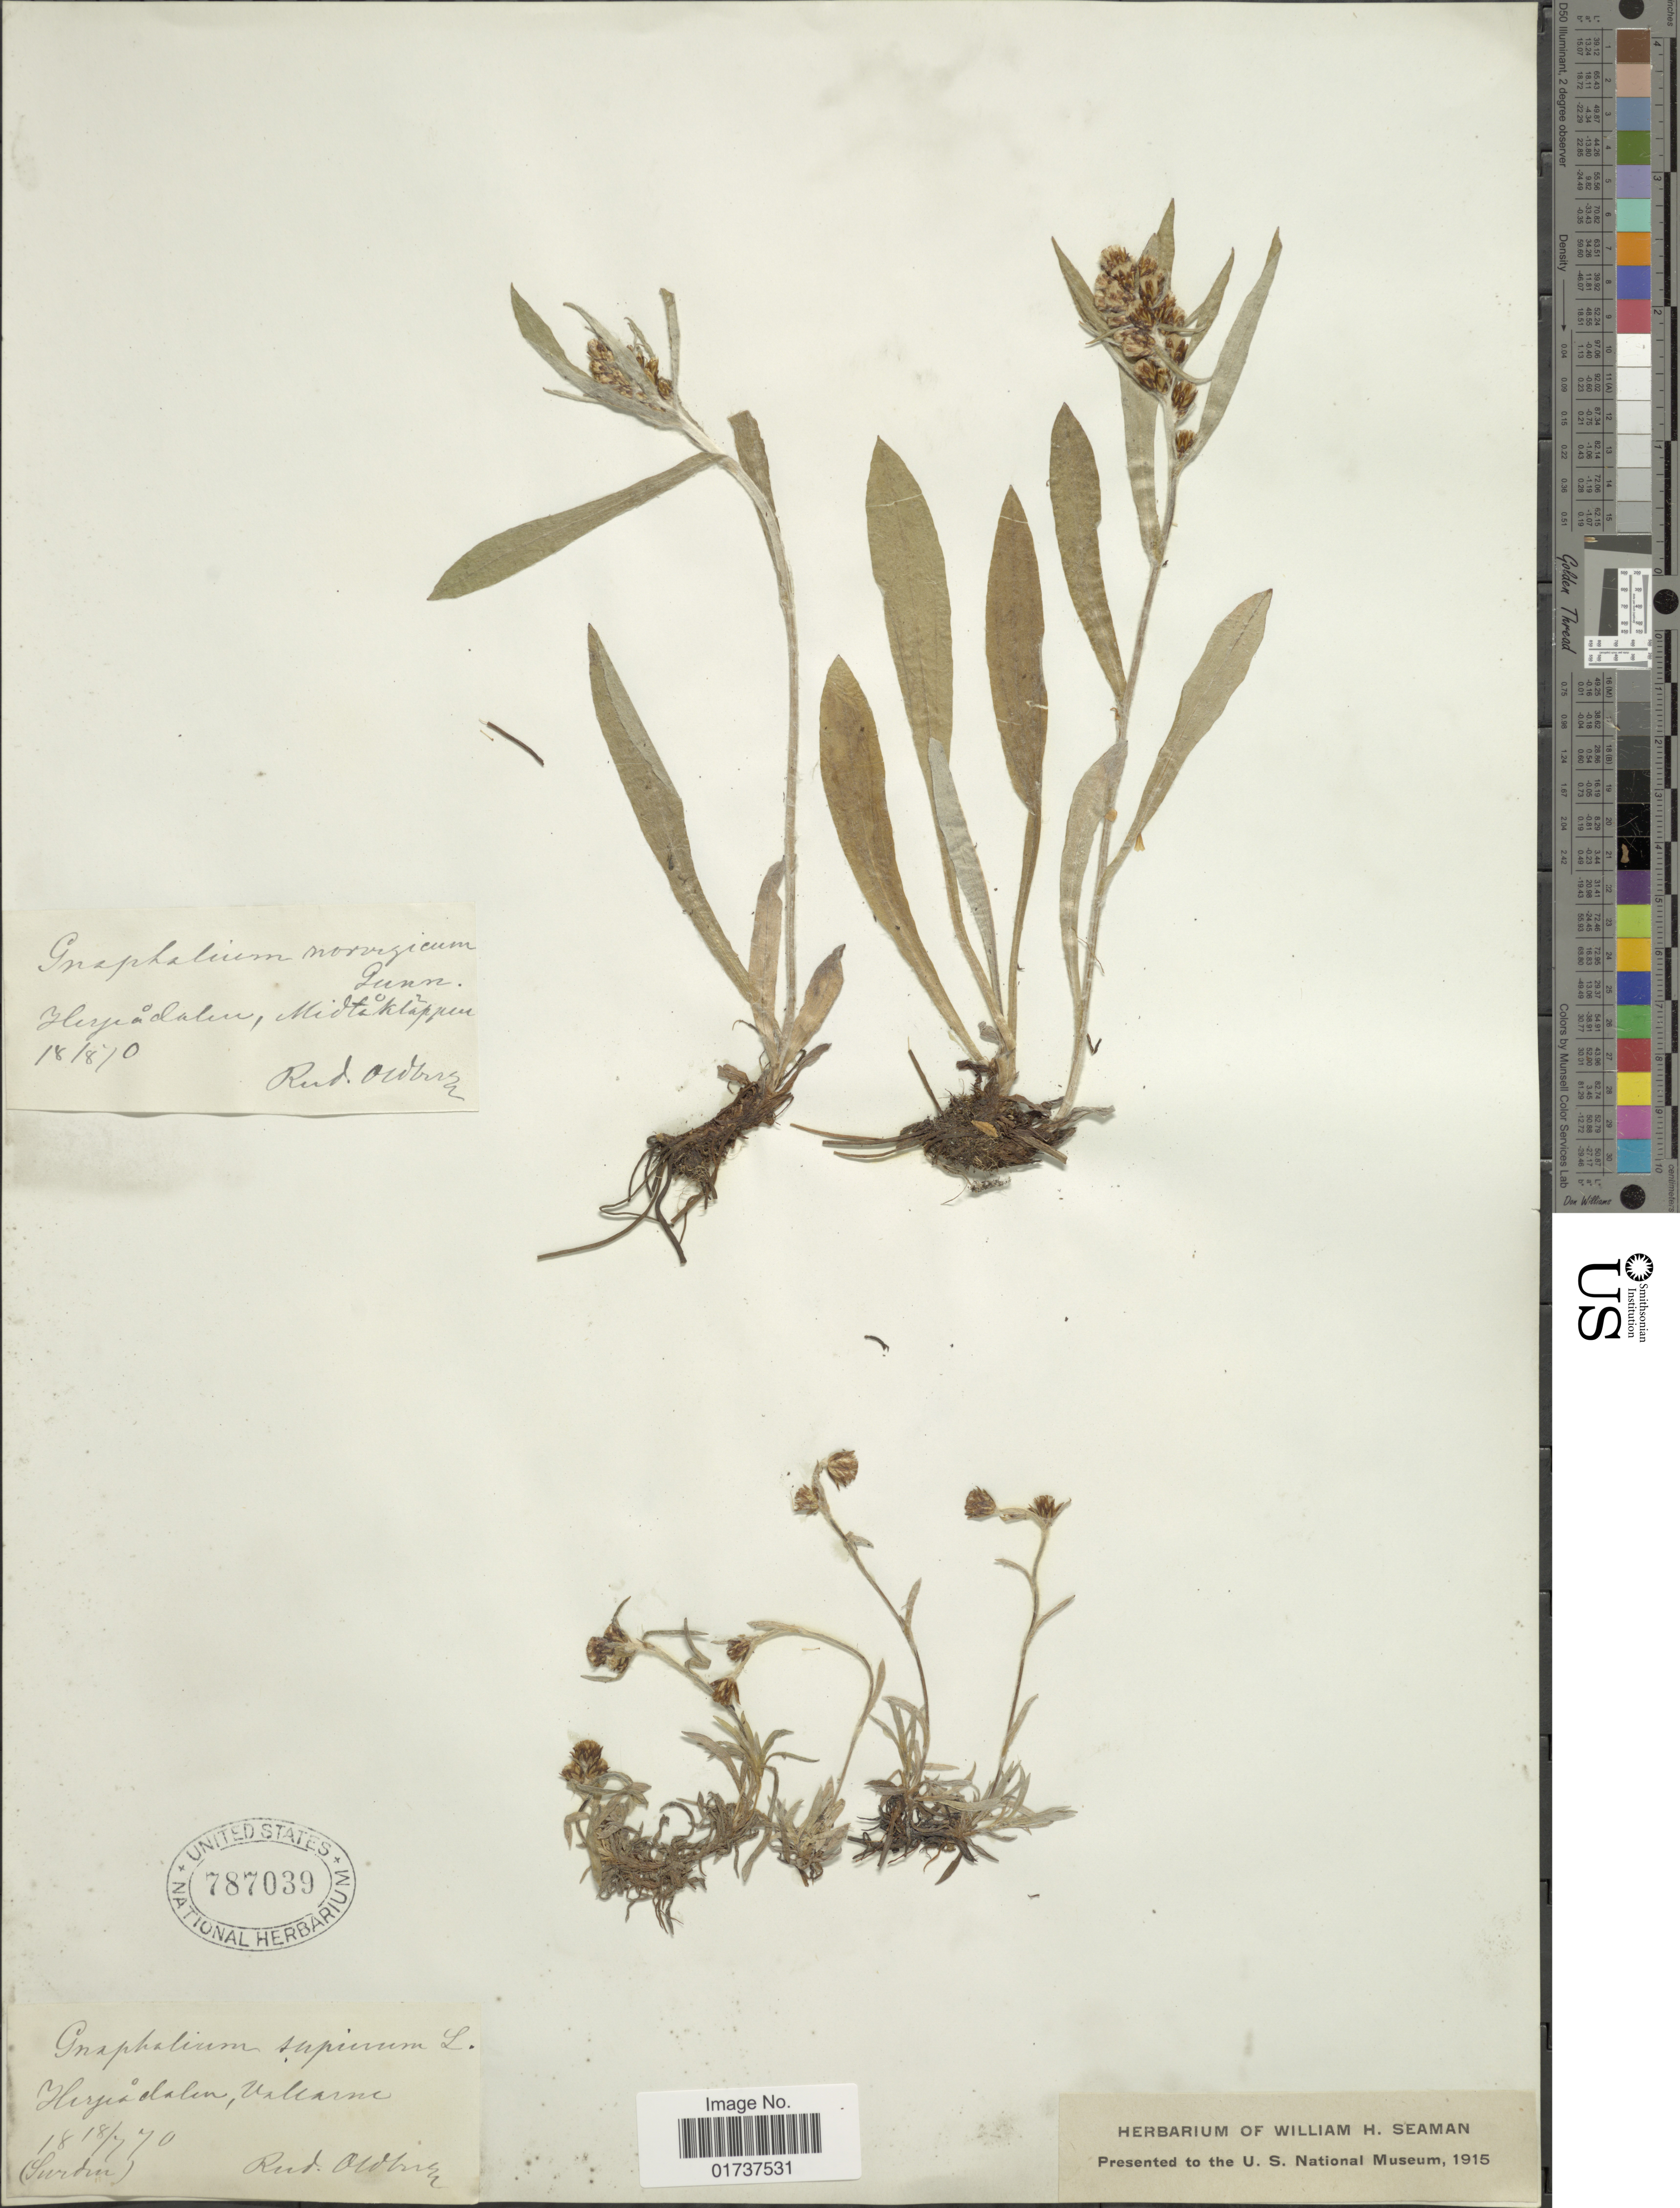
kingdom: Plantae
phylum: Tracheophyta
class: Magnoliopsida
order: Asterales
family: Asteraceae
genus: Gnaphalium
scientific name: Gnaphalium supinum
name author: L.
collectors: R. Oldberg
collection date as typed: Transcribed d/m/y: 18/7/70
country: Sweden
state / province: Jämtland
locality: Herjadalan, Vallarne.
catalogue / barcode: US 787039